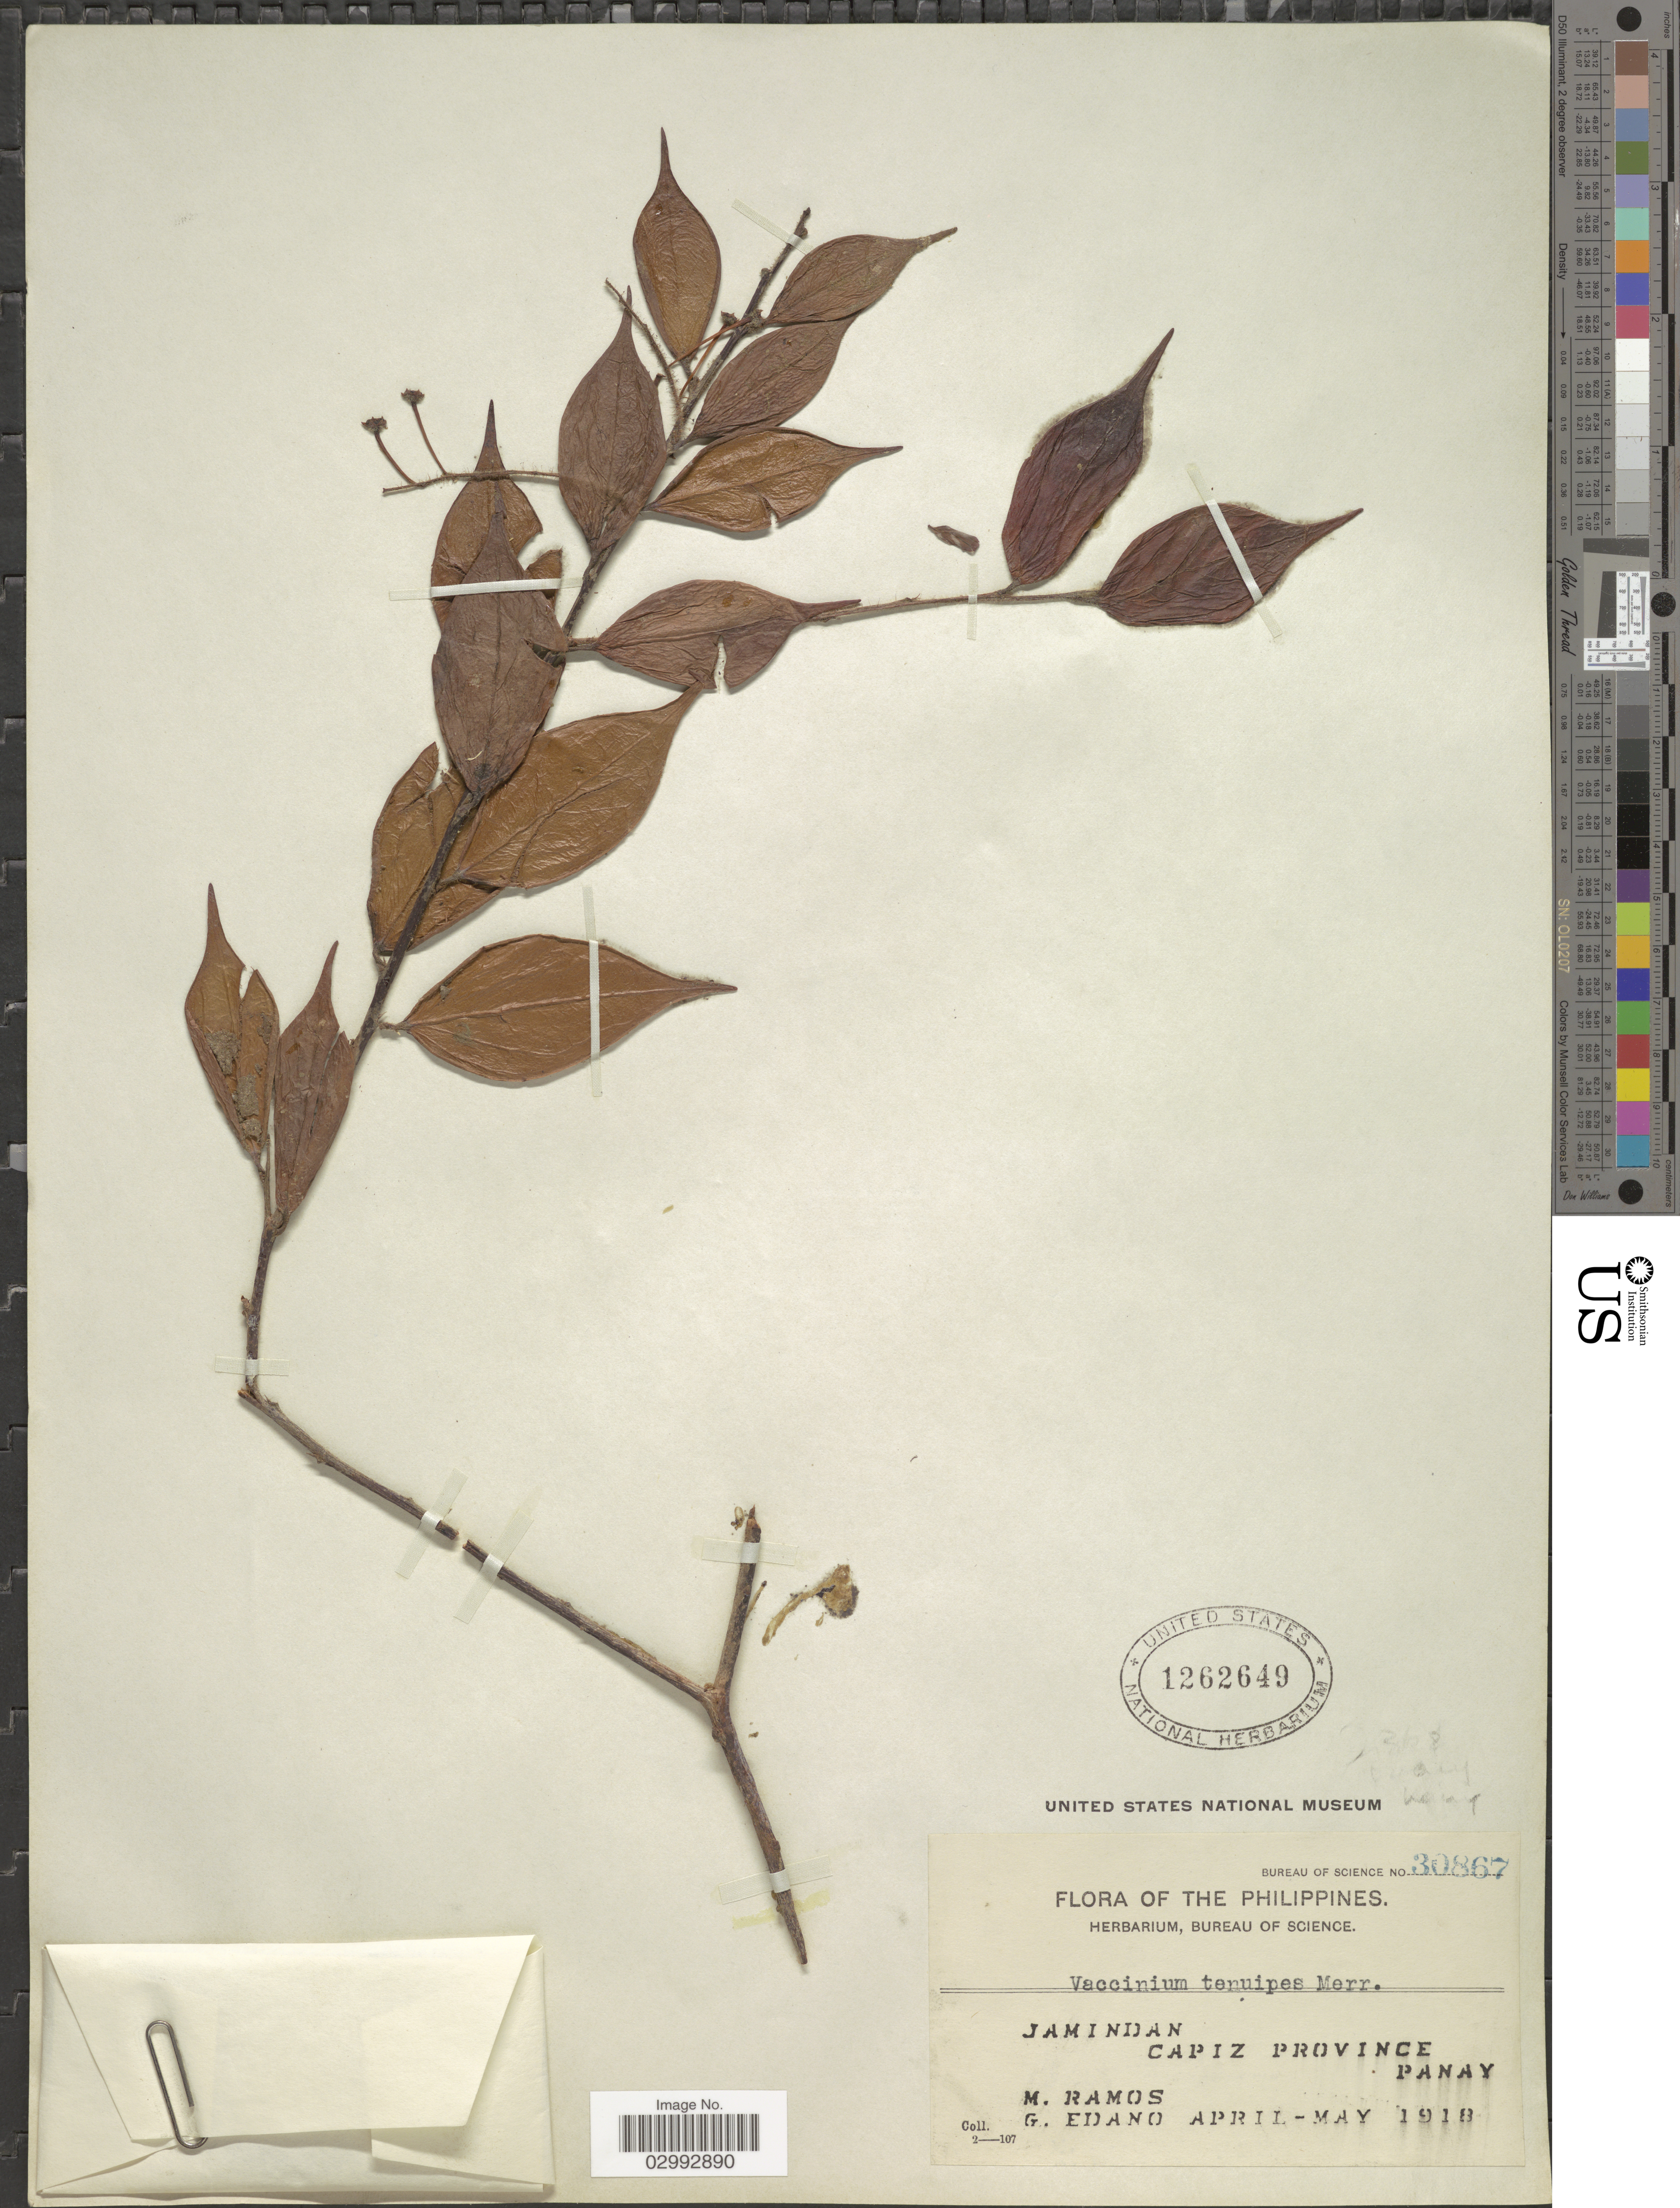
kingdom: Plantae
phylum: Tracheophyta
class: Magnoliopsida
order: Ericales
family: Ericaceae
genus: Vaccinium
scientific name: Vaccinium tenuipes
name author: Merr.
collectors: M. Ramos & G. Edaño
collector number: Bureau of Science 30867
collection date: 1918-04/1918-05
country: Philippines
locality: Jamindan, Capiz Province, Panay.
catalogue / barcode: US 1262649